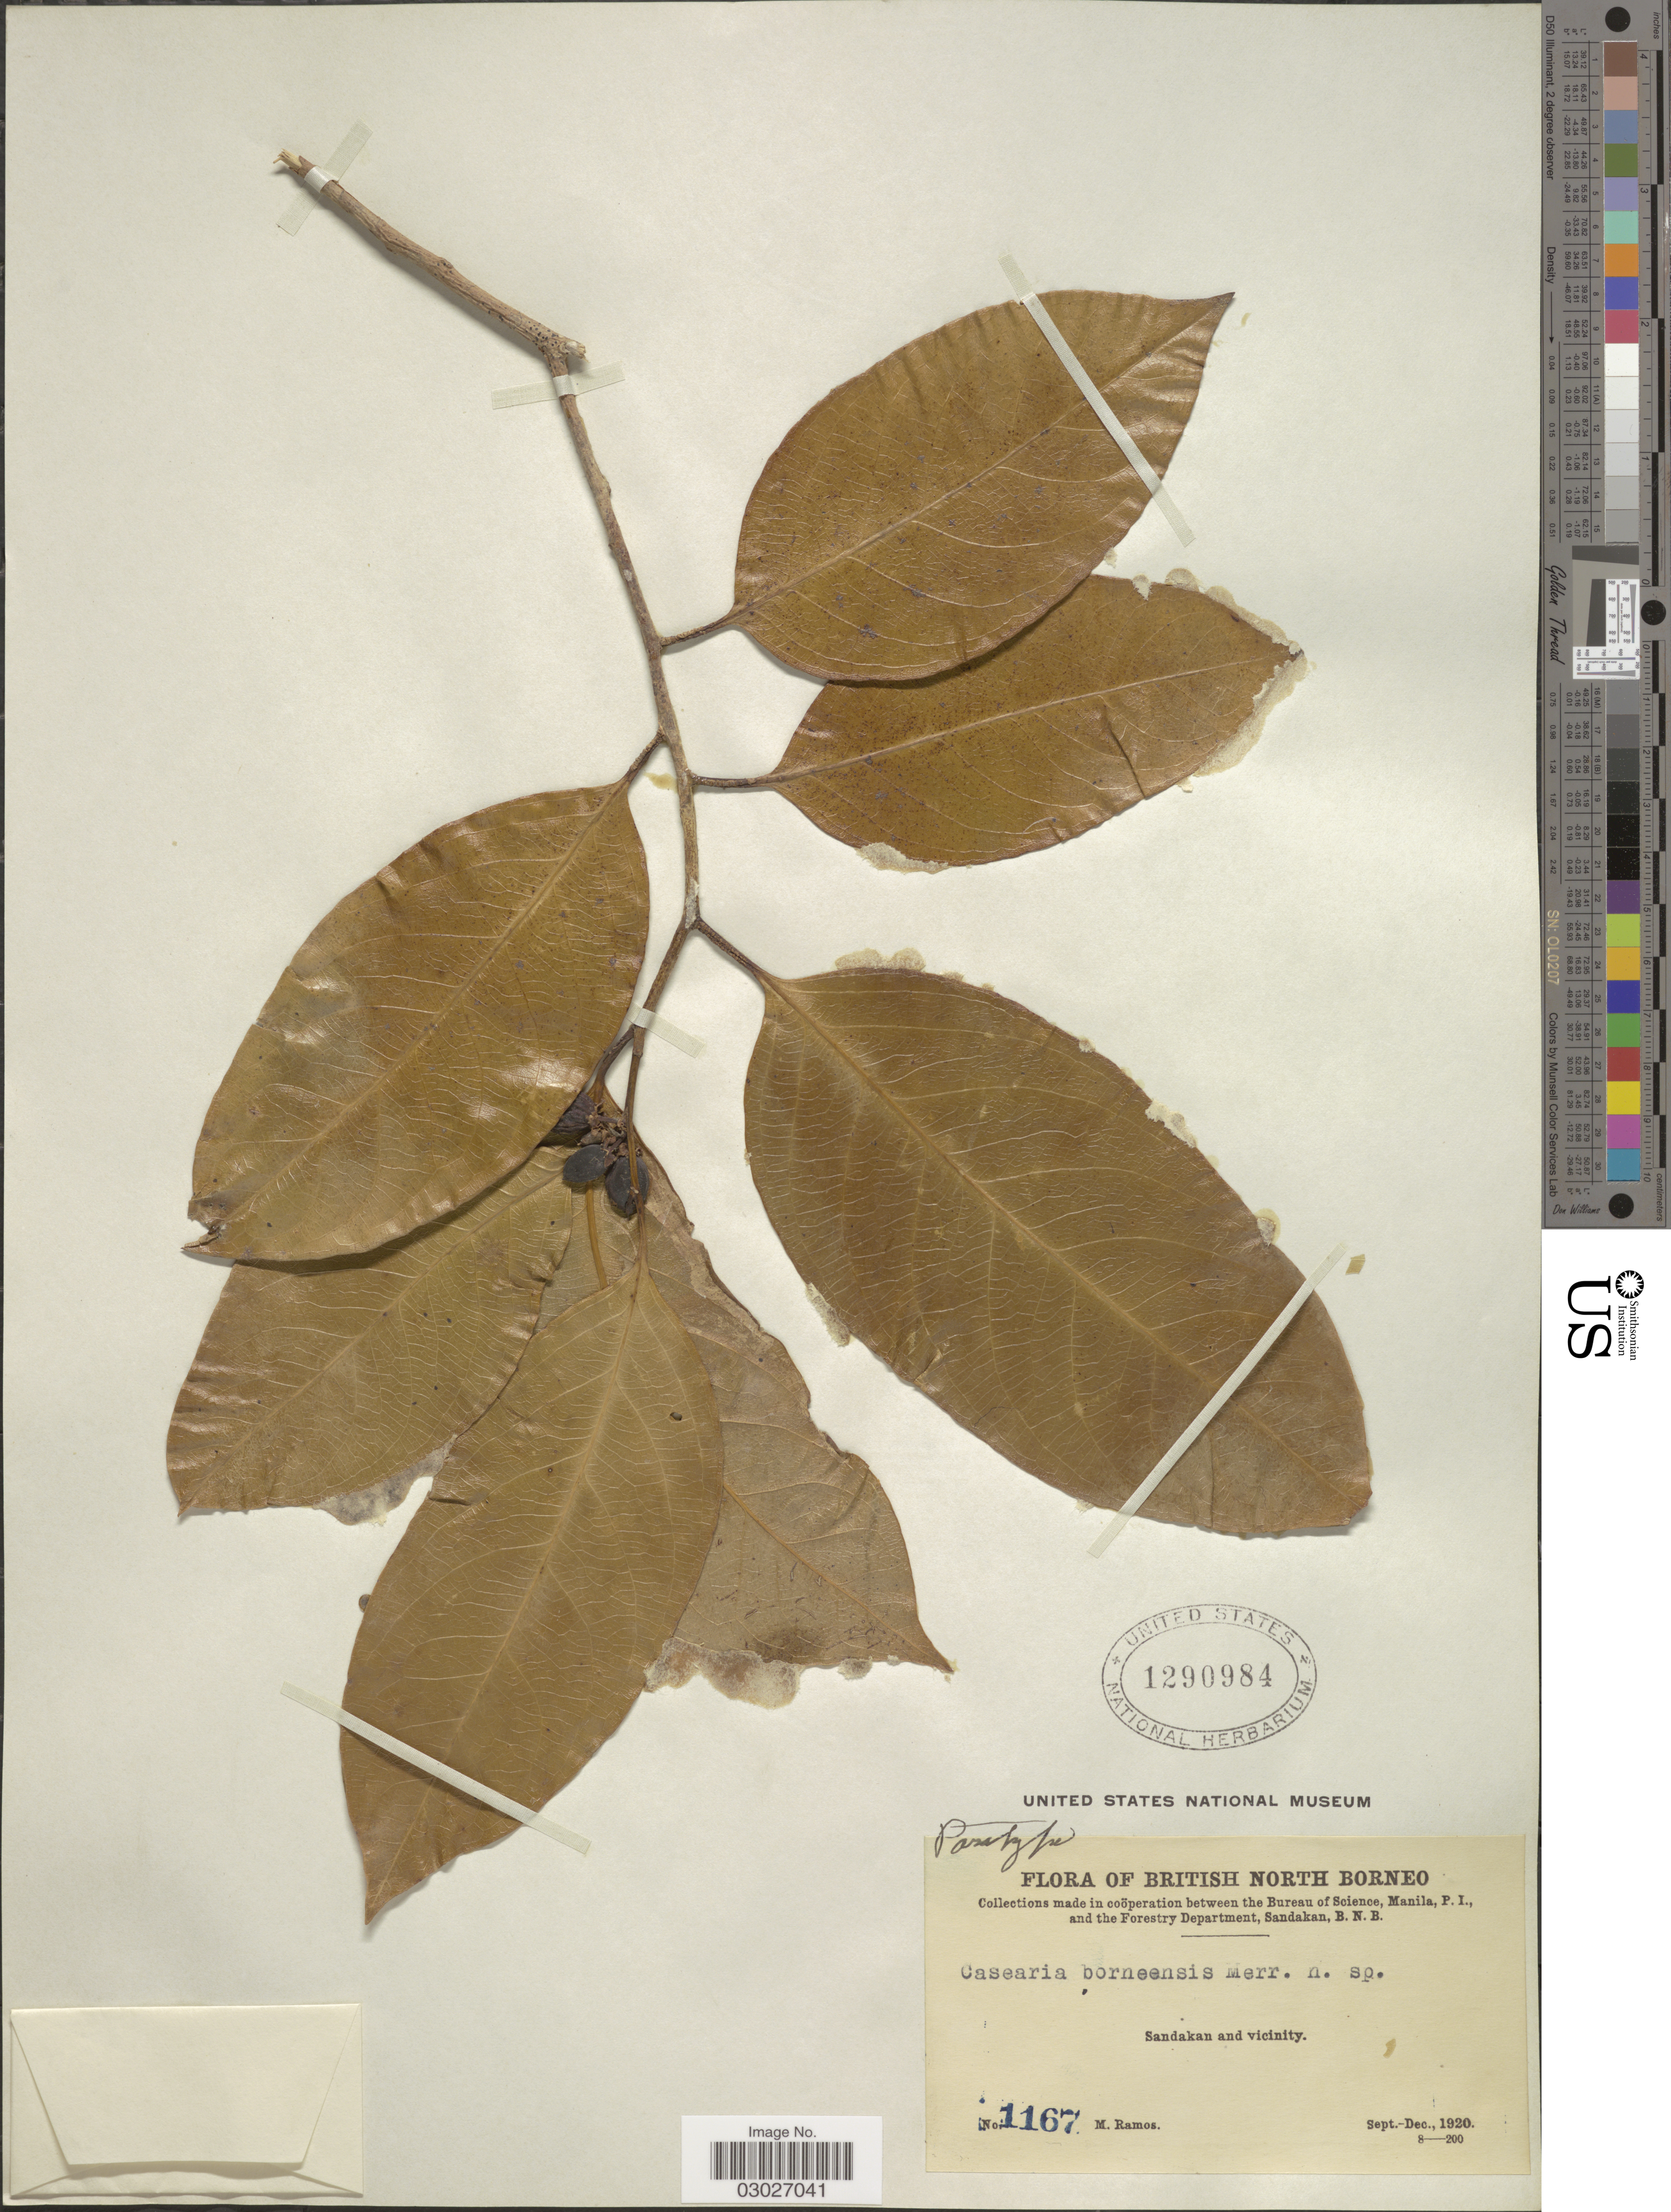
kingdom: Plantae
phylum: Tracheophyta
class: Magnoliopsida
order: Malpighiales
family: Salicaceae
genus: Casearia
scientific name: Casearia borneensis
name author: Merr.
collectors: M. Ramos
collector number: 1167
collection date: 1920-09/1920-12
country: Malaysia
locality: British North Borneo. Sandakan and vicinity.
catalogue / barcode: US 1290984